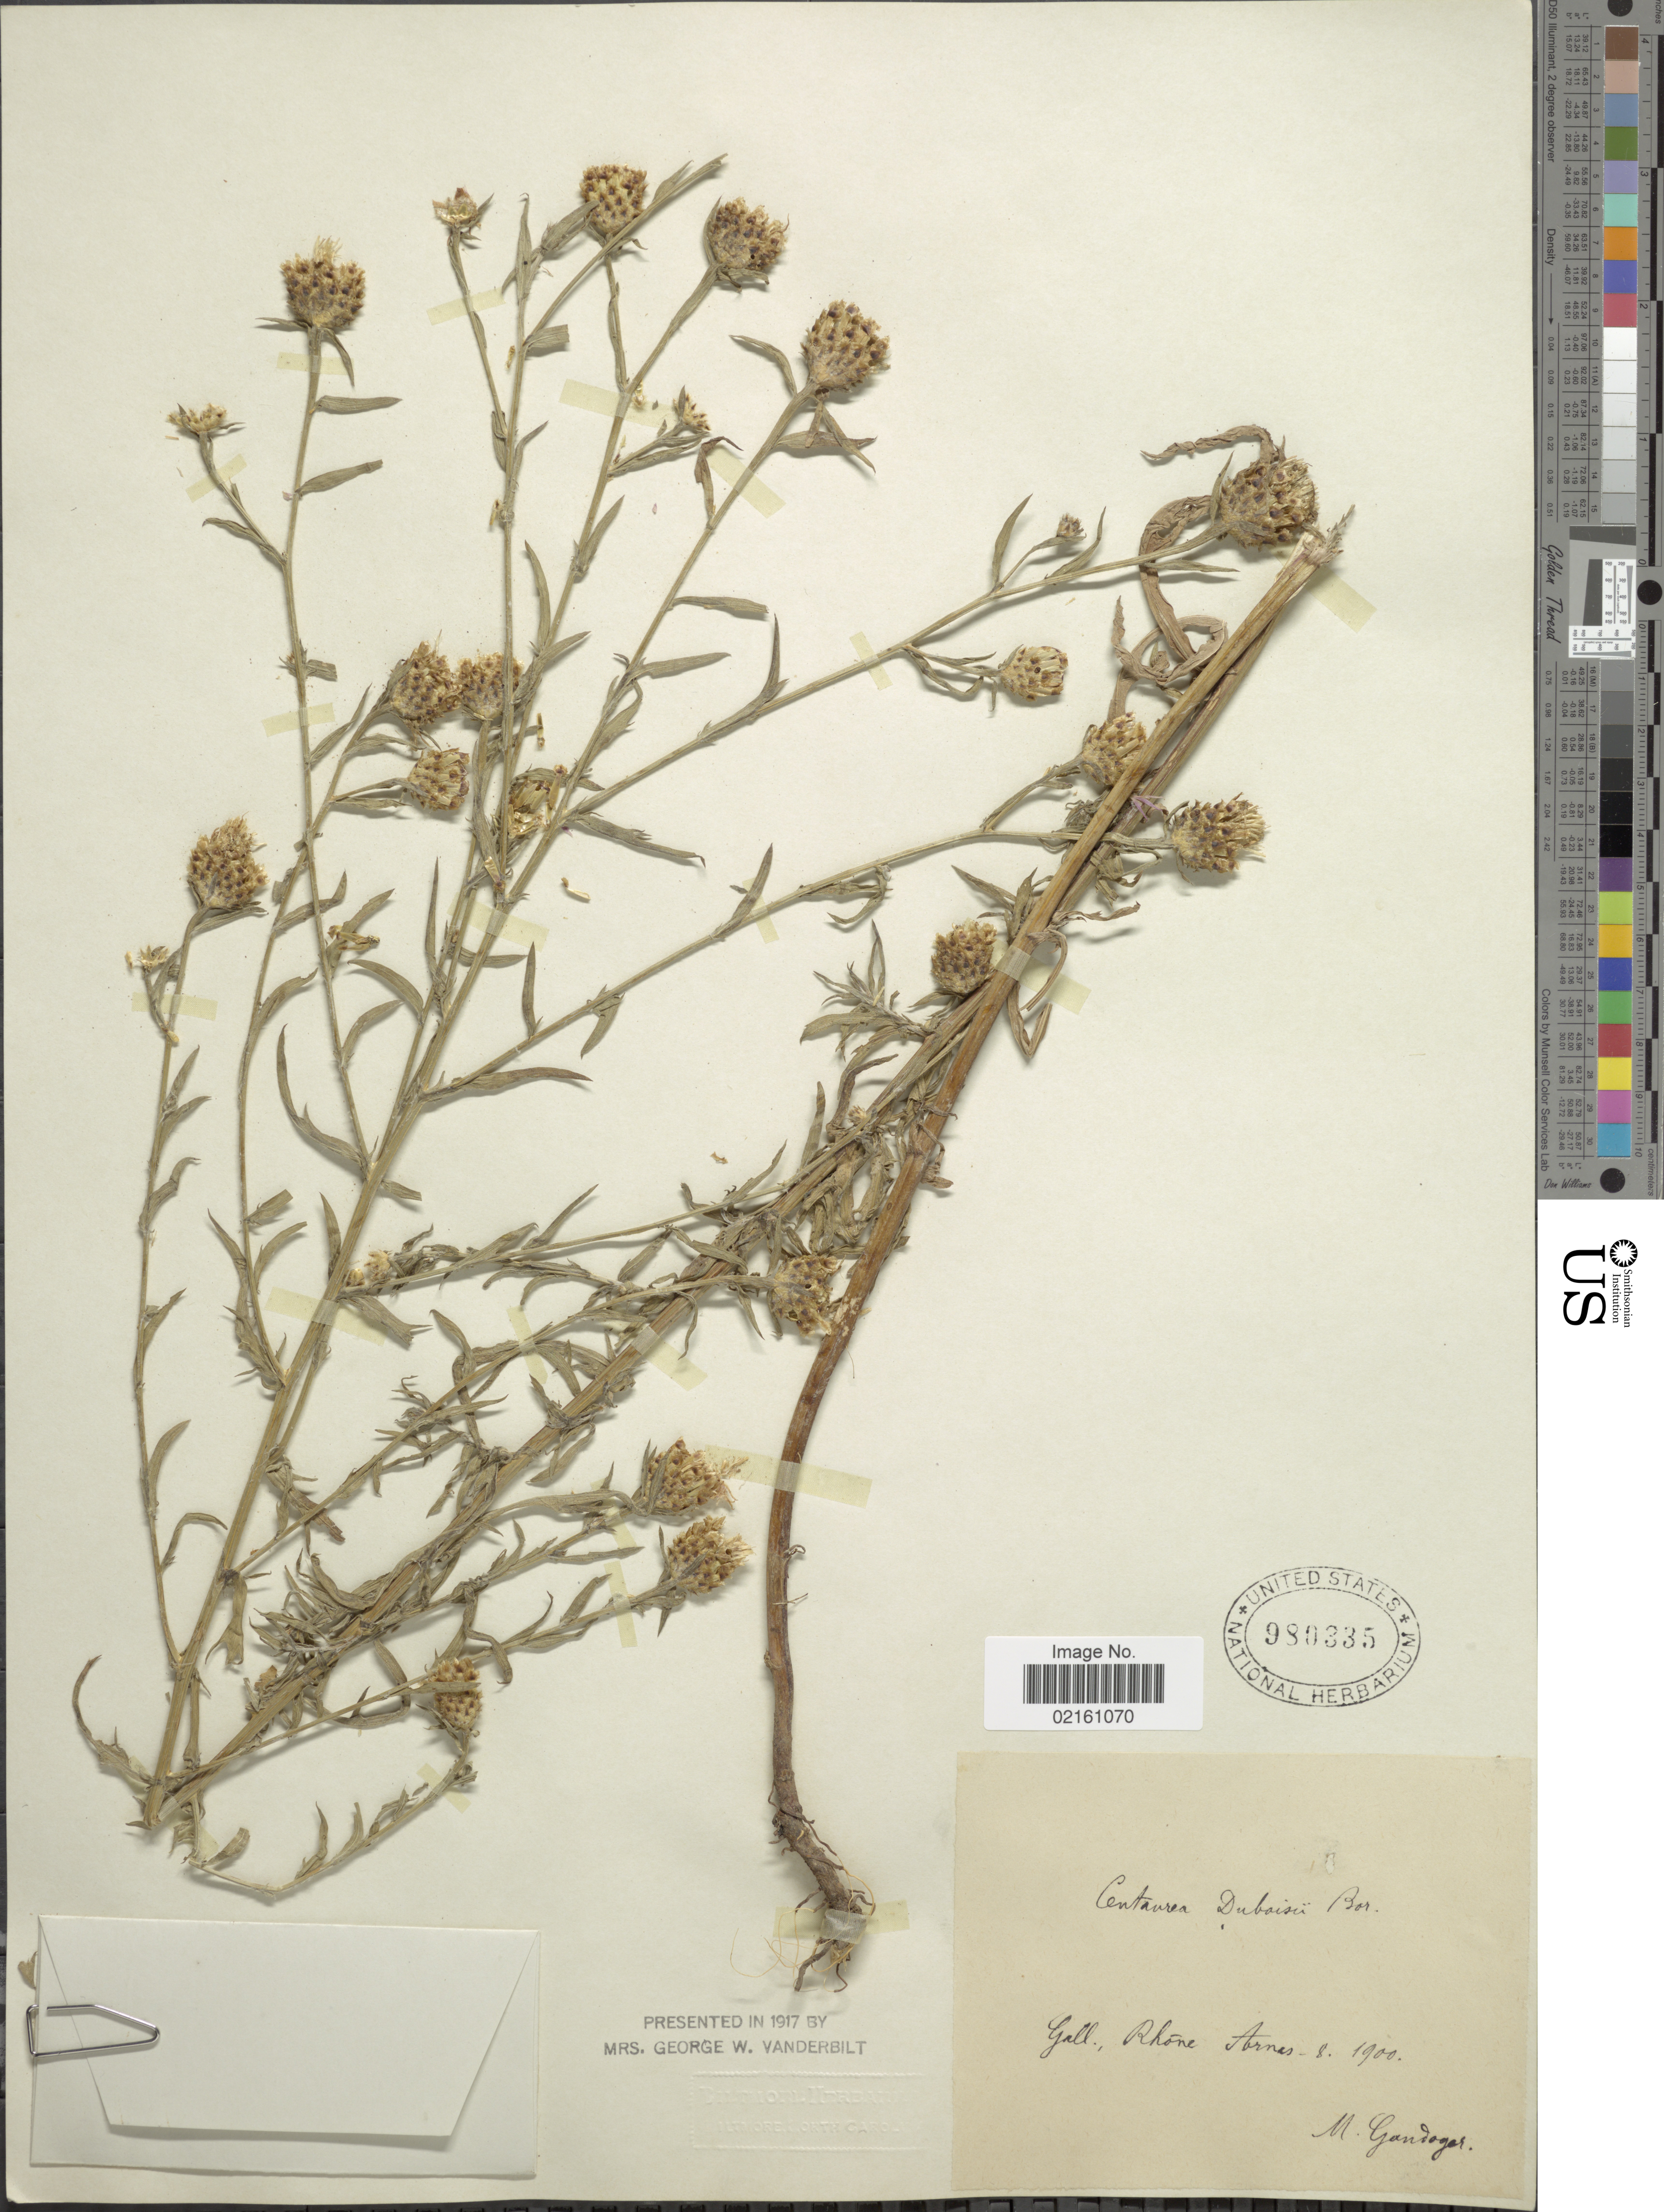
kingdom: Plantae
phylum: Tracheophyta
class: Magnoliopsida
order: Asterales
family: Asteraceae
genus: Centaurea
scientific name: Centaurea debeauxii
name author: Godr. & Gren.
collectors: M. Gandoger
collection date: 1900-08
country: France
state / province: Auvergne-Rhône-Alpes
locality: Gall., Rhone Arnas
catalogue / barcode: US 980335